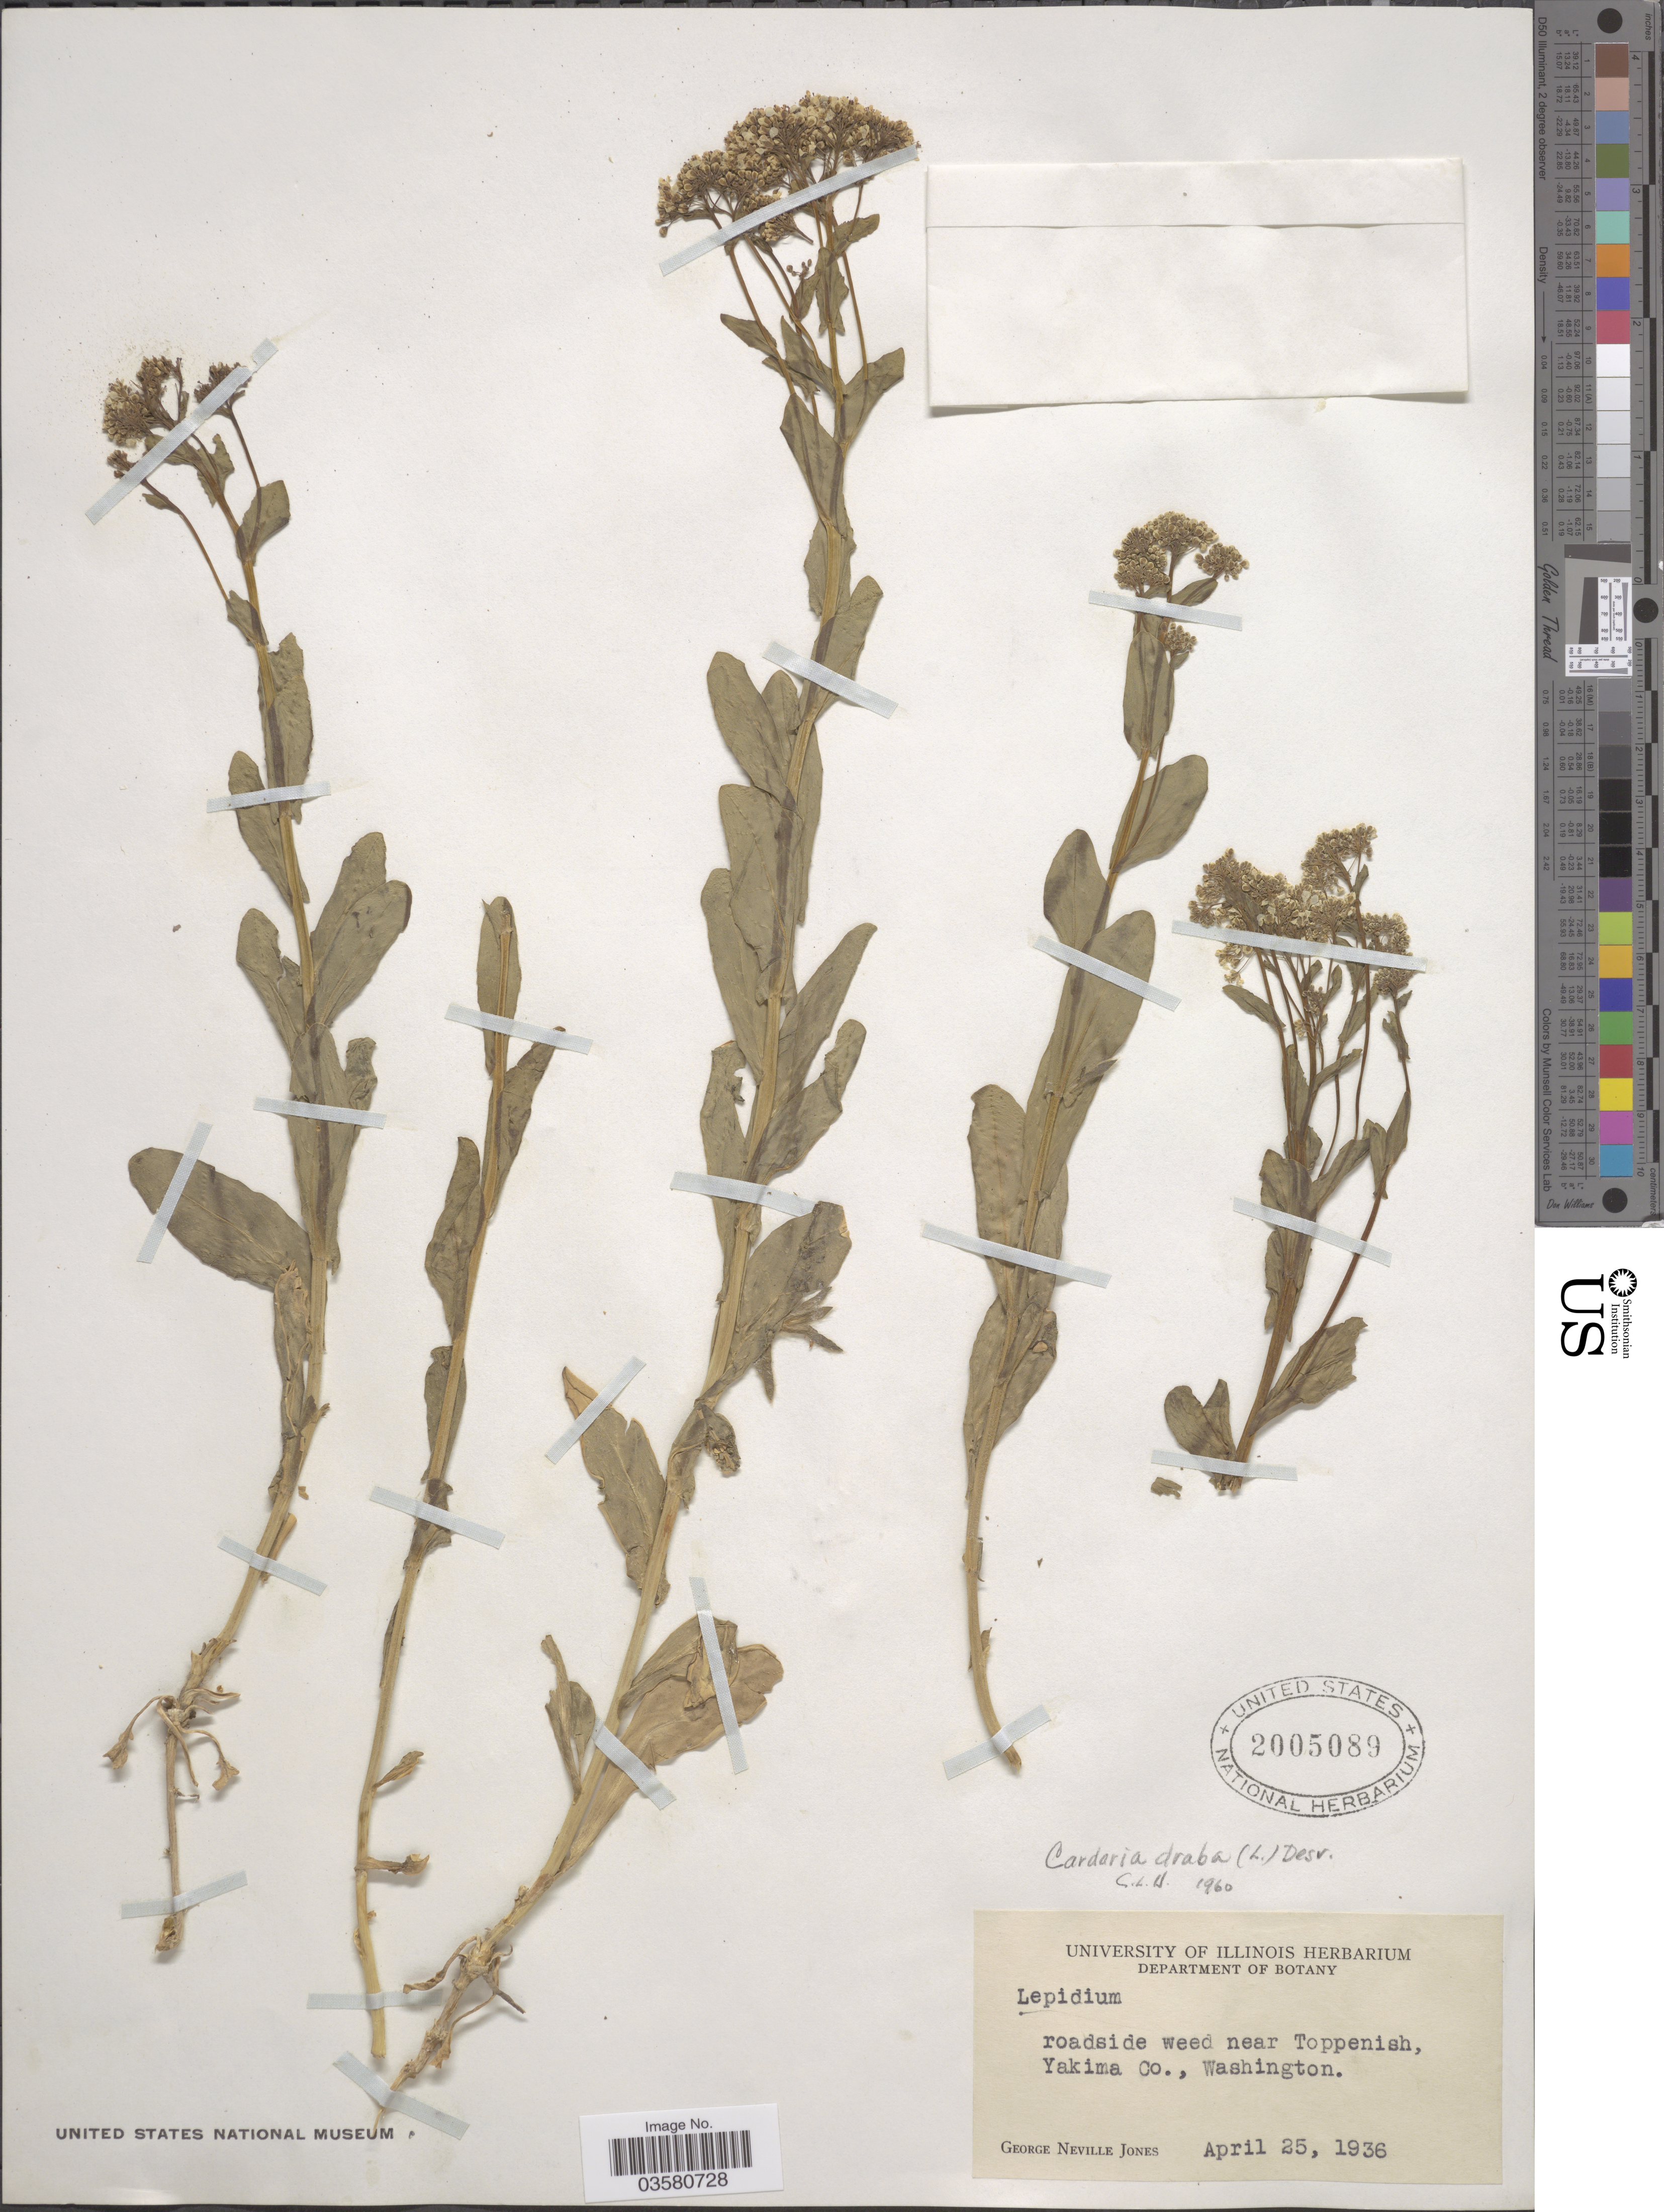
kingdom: Plantae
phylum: Tracheophyta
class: Magnoliopsida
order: Brassicales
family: Brassicaceae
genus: Lepidium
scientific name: Lepidium draba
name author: L.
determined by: Strong, M. T., (US), Smithsonian Institution - National Museum of Natural History (UNITED STATES)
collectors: G. N. Jones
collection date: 1936-05-25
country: United States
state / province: Washington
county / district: Yakima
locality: Roadside weed near Toppenish, Yakima Co.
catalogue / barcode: US 2005089